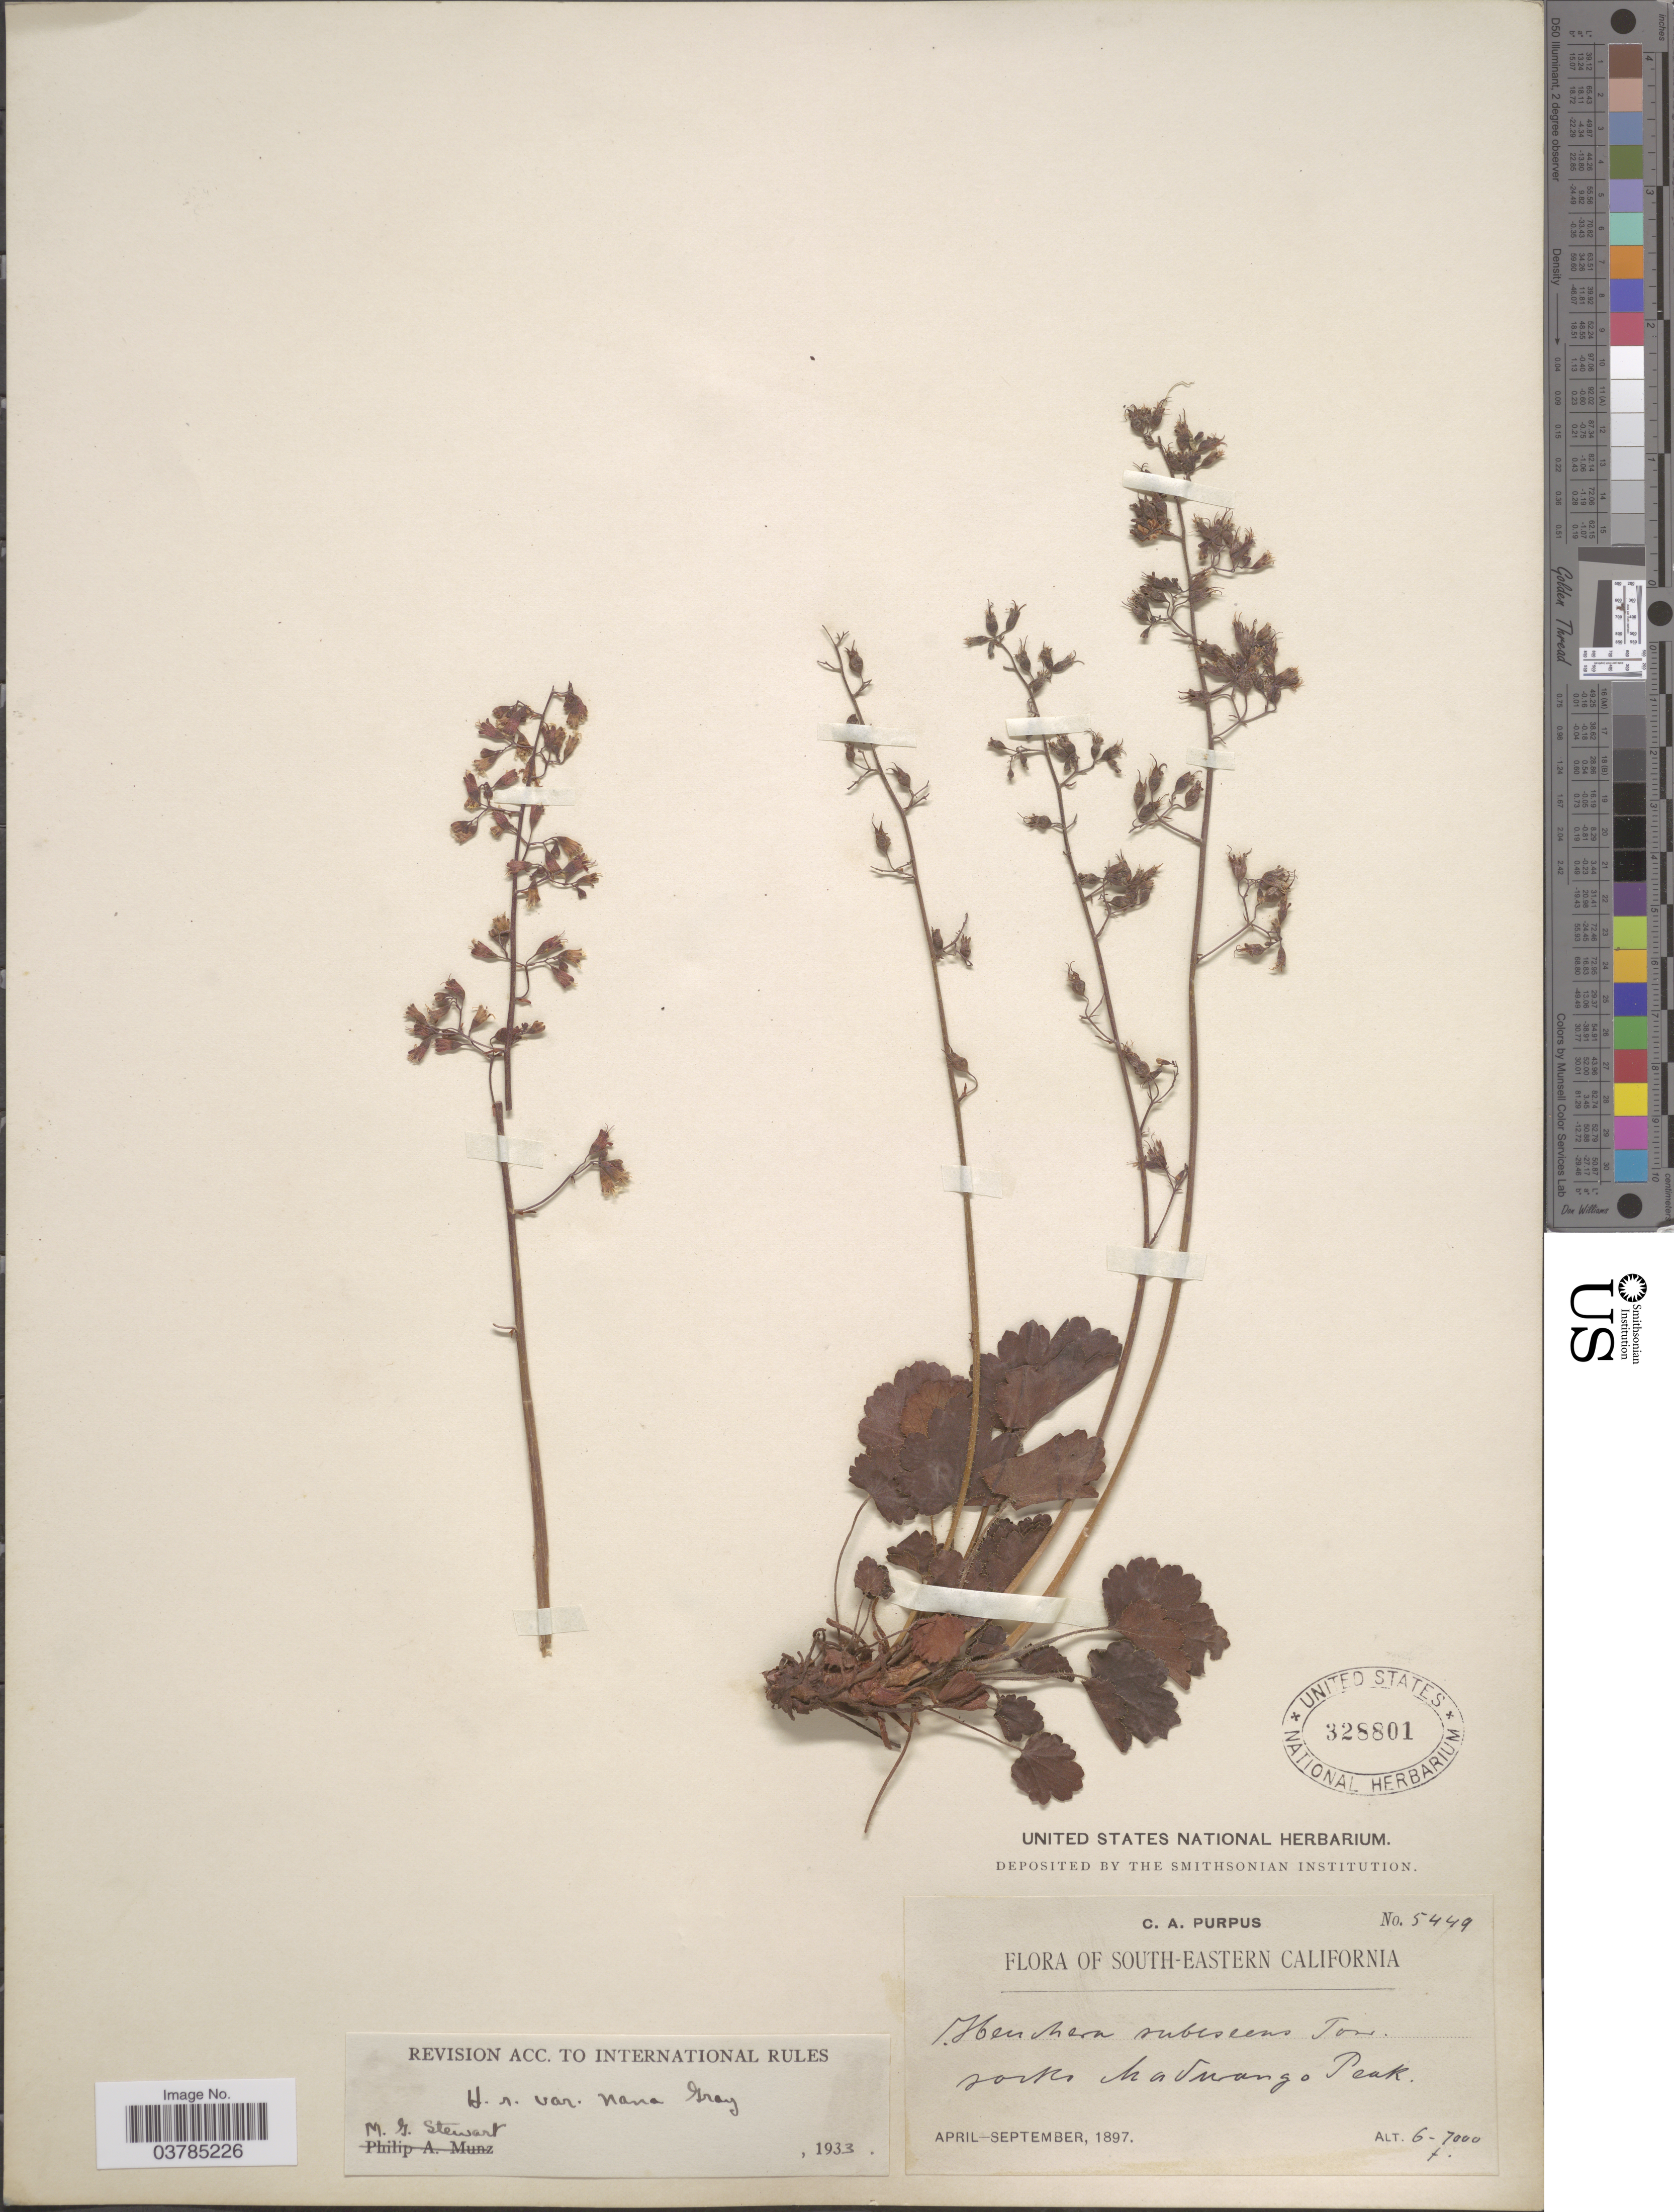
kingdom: Plantae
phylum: Tracheophyta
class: Magnoliopsida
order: Saxifragales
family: Saxifragaceae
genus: Heuchera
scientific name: Heuchera rubescens var. nana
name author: A. Gray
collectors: C. A. Purpus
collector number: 5449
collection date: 1897-04/1897-09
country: United States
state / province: California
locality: South-Eastern California. South Madurango Peak.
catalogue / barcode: US 328801